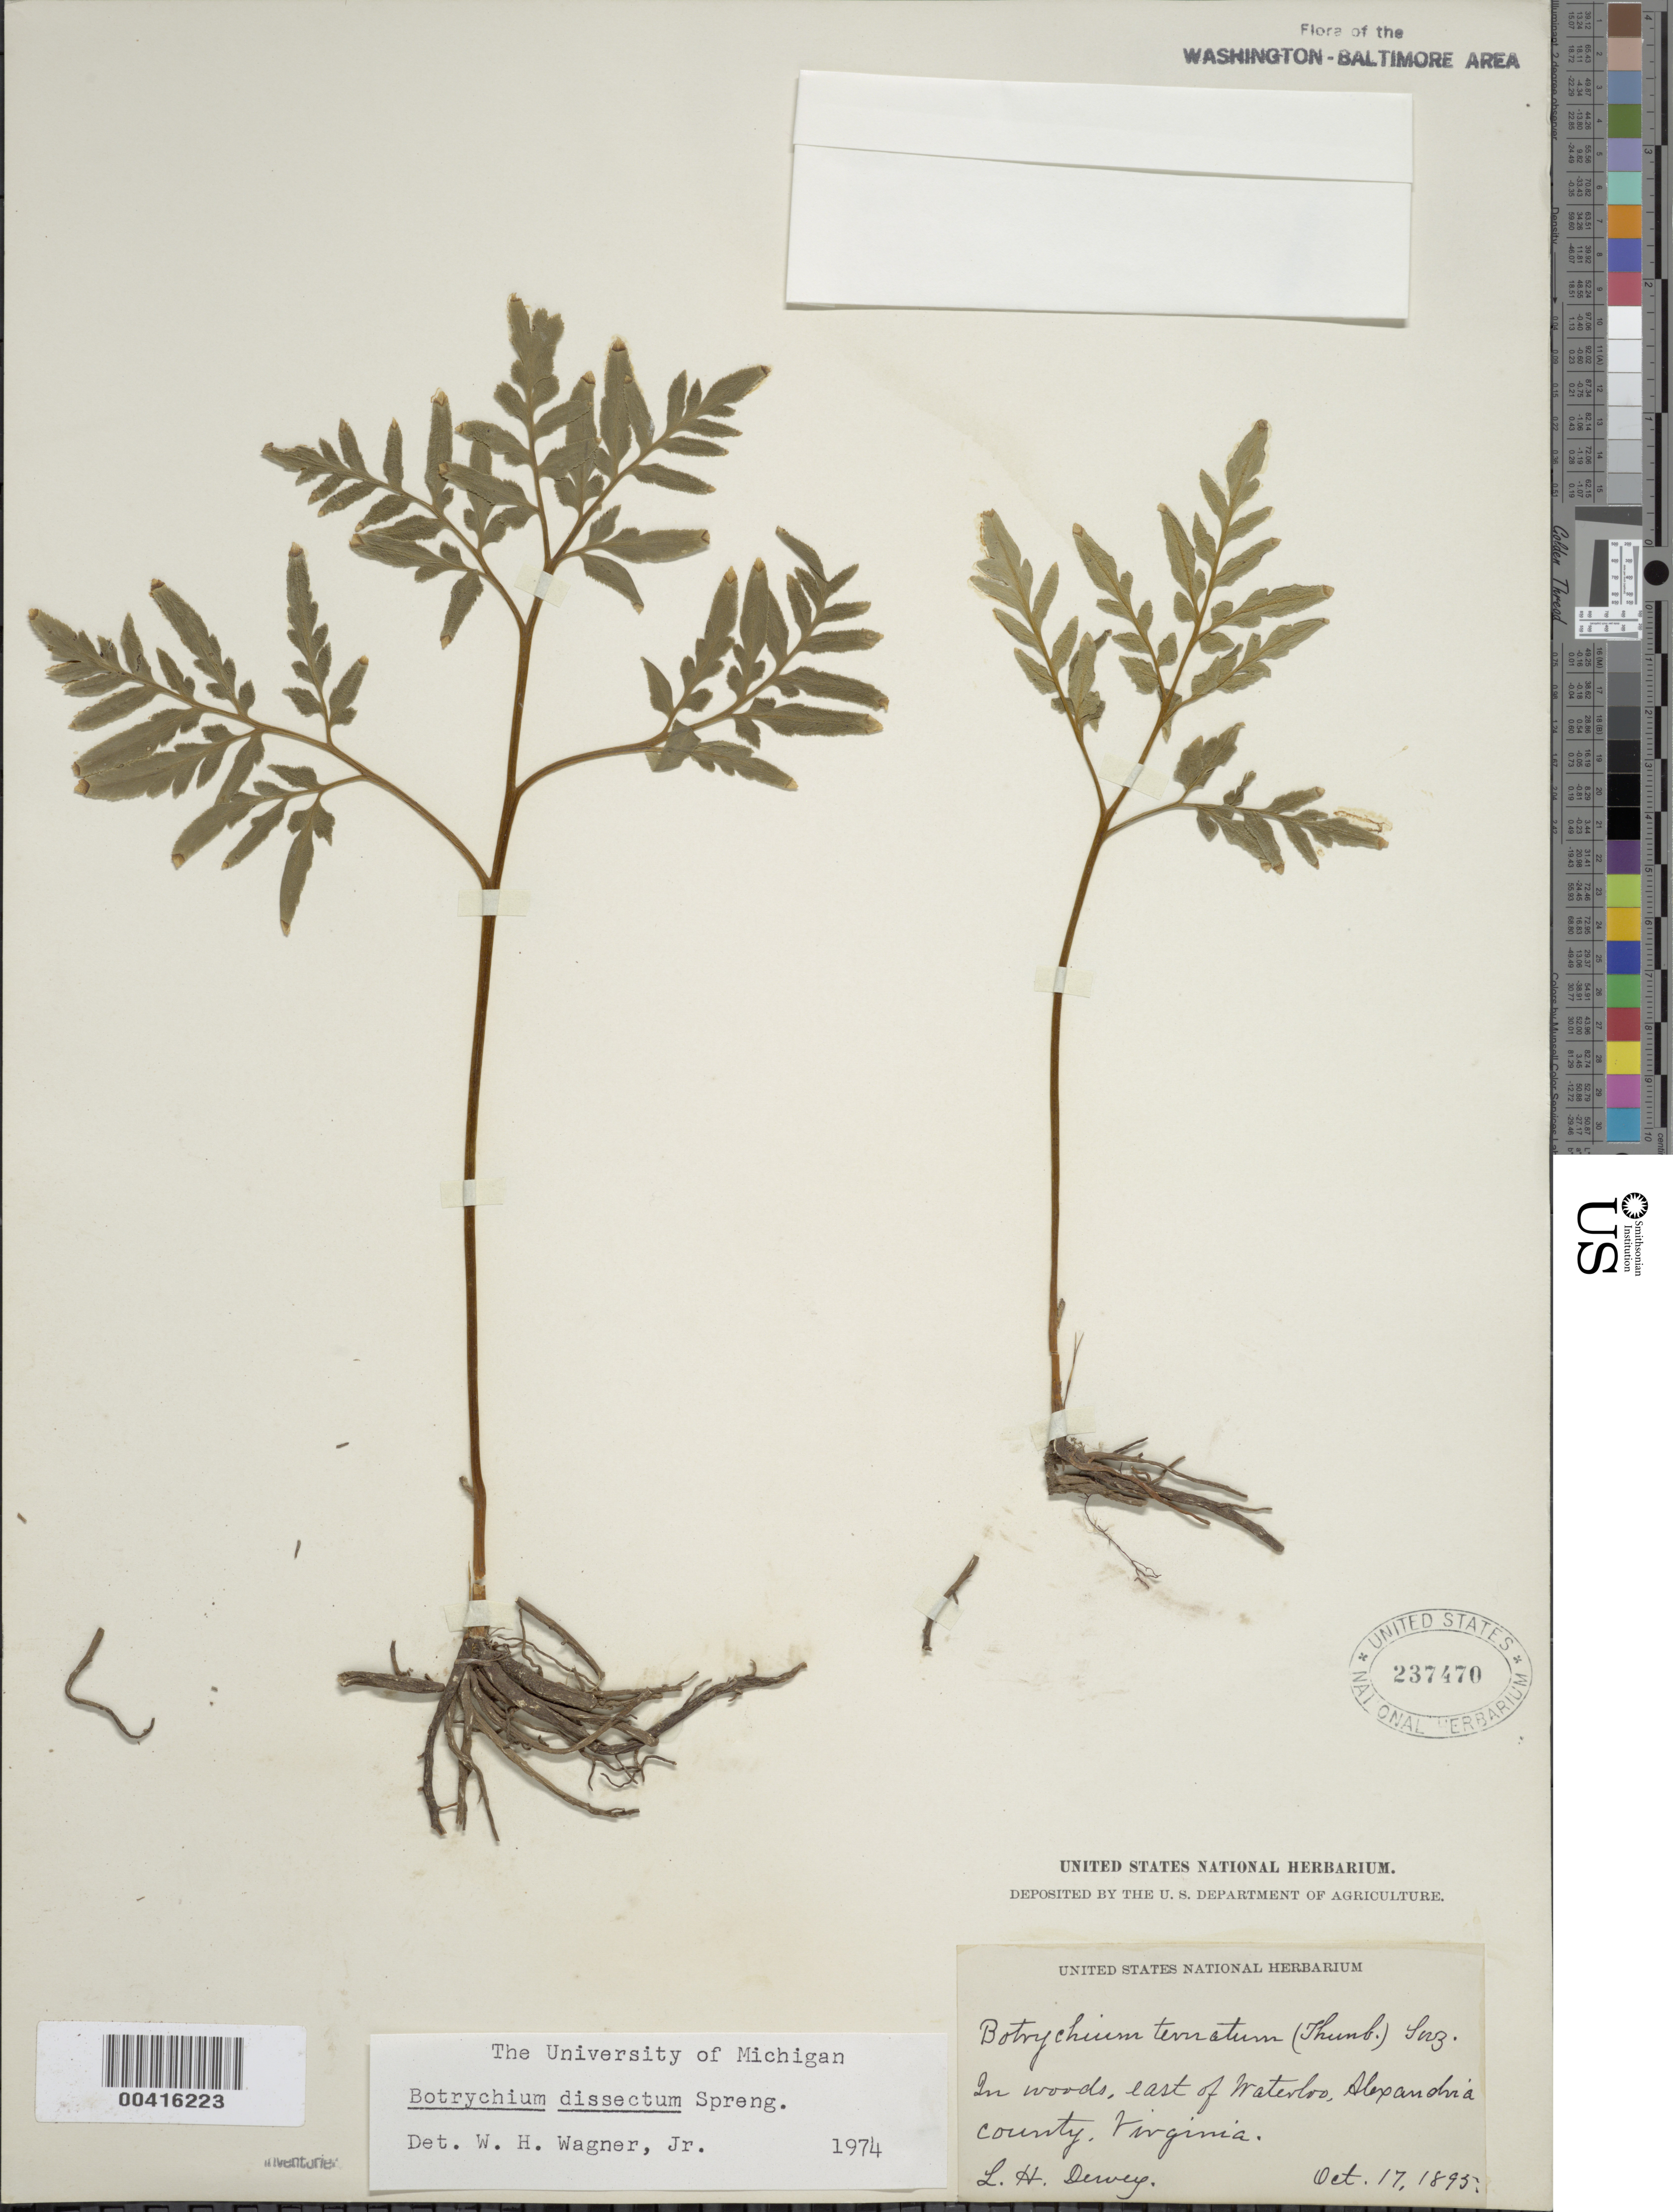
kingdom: Plantae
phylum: Tracheophyta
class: Polypodiopsida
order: Ophioglossales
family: Ophioglossaceae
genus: Botrychium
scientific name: Botrychium dissectum var. obliquum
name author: Clute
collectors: L. H. Dewey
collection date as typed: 17 Oct 1895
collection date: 1895-10-17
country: United States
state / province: Virginia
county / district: Arlington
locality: East of Waterloo, Alexandria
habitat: In woods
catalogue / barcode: US 237470